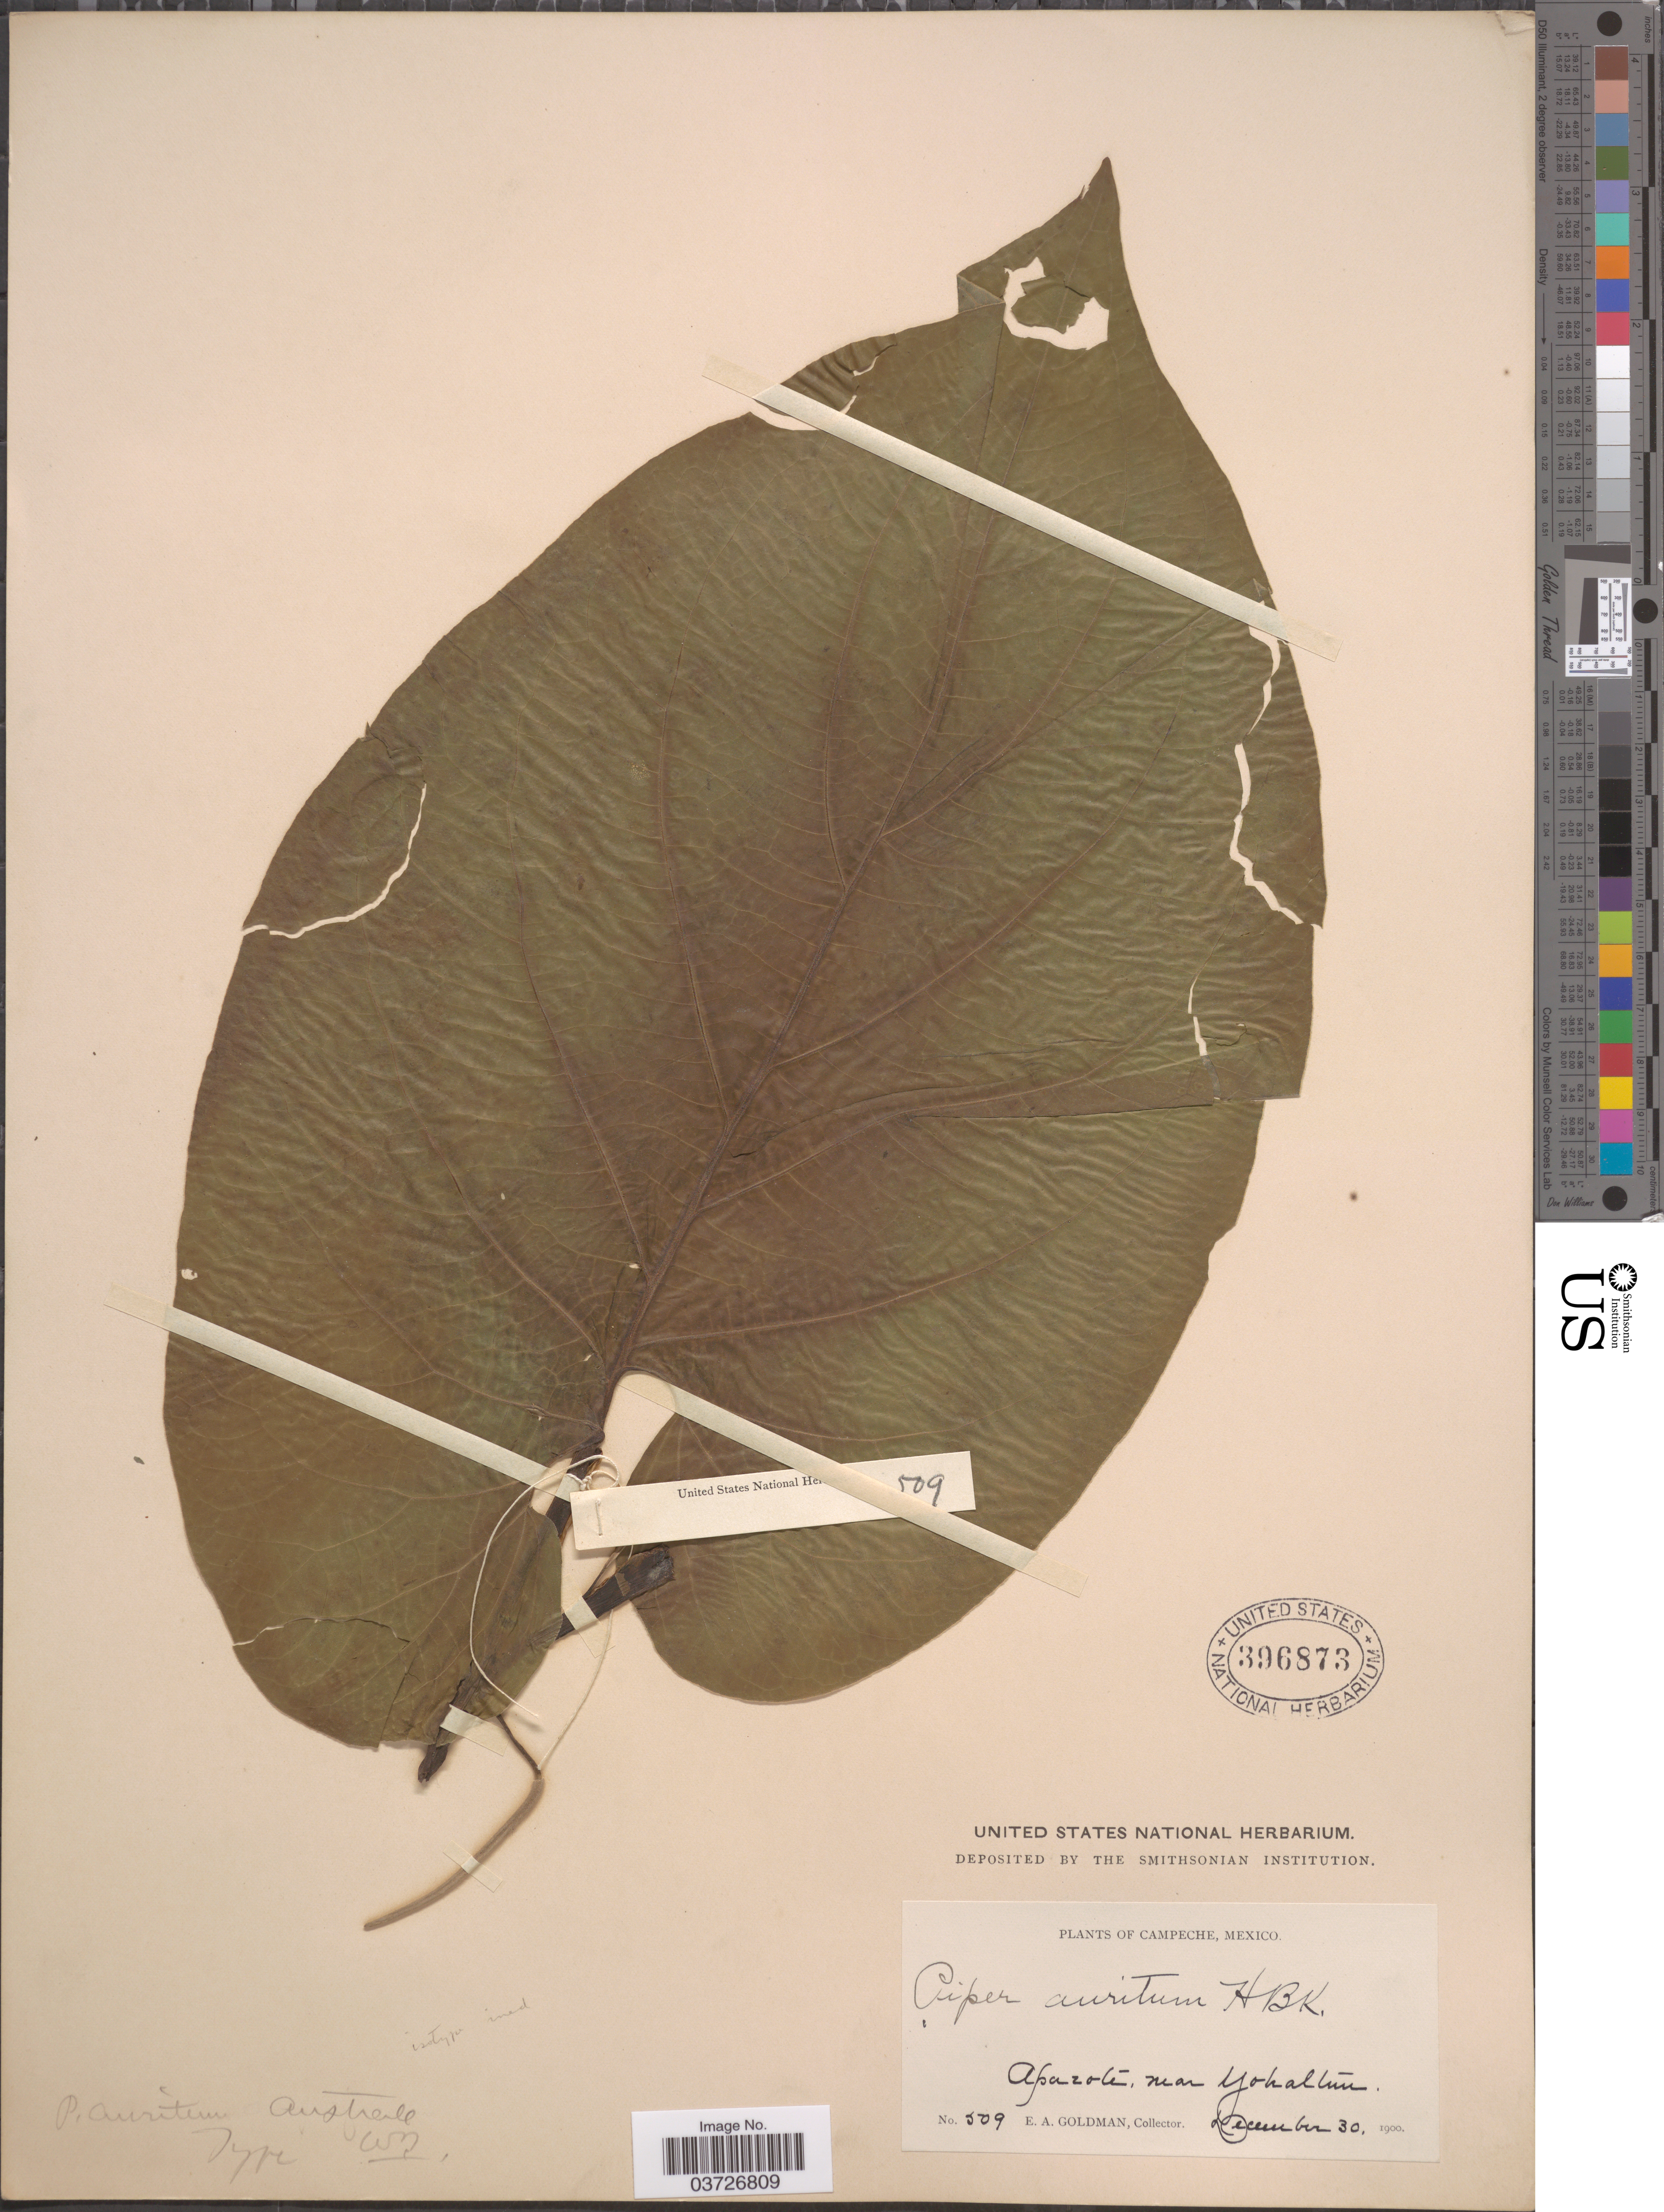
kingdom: Plantae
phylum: Tracheophyta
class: Magnoliopsida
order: Piperales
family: Piperaceae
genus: Piper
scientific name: Piper auritum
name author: Kunth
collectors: E. A. Goldman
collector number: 509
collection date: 1900-12-30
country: Mexico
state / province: Campeche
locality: Apazote, near Yohaltun.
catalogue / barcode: US 396873